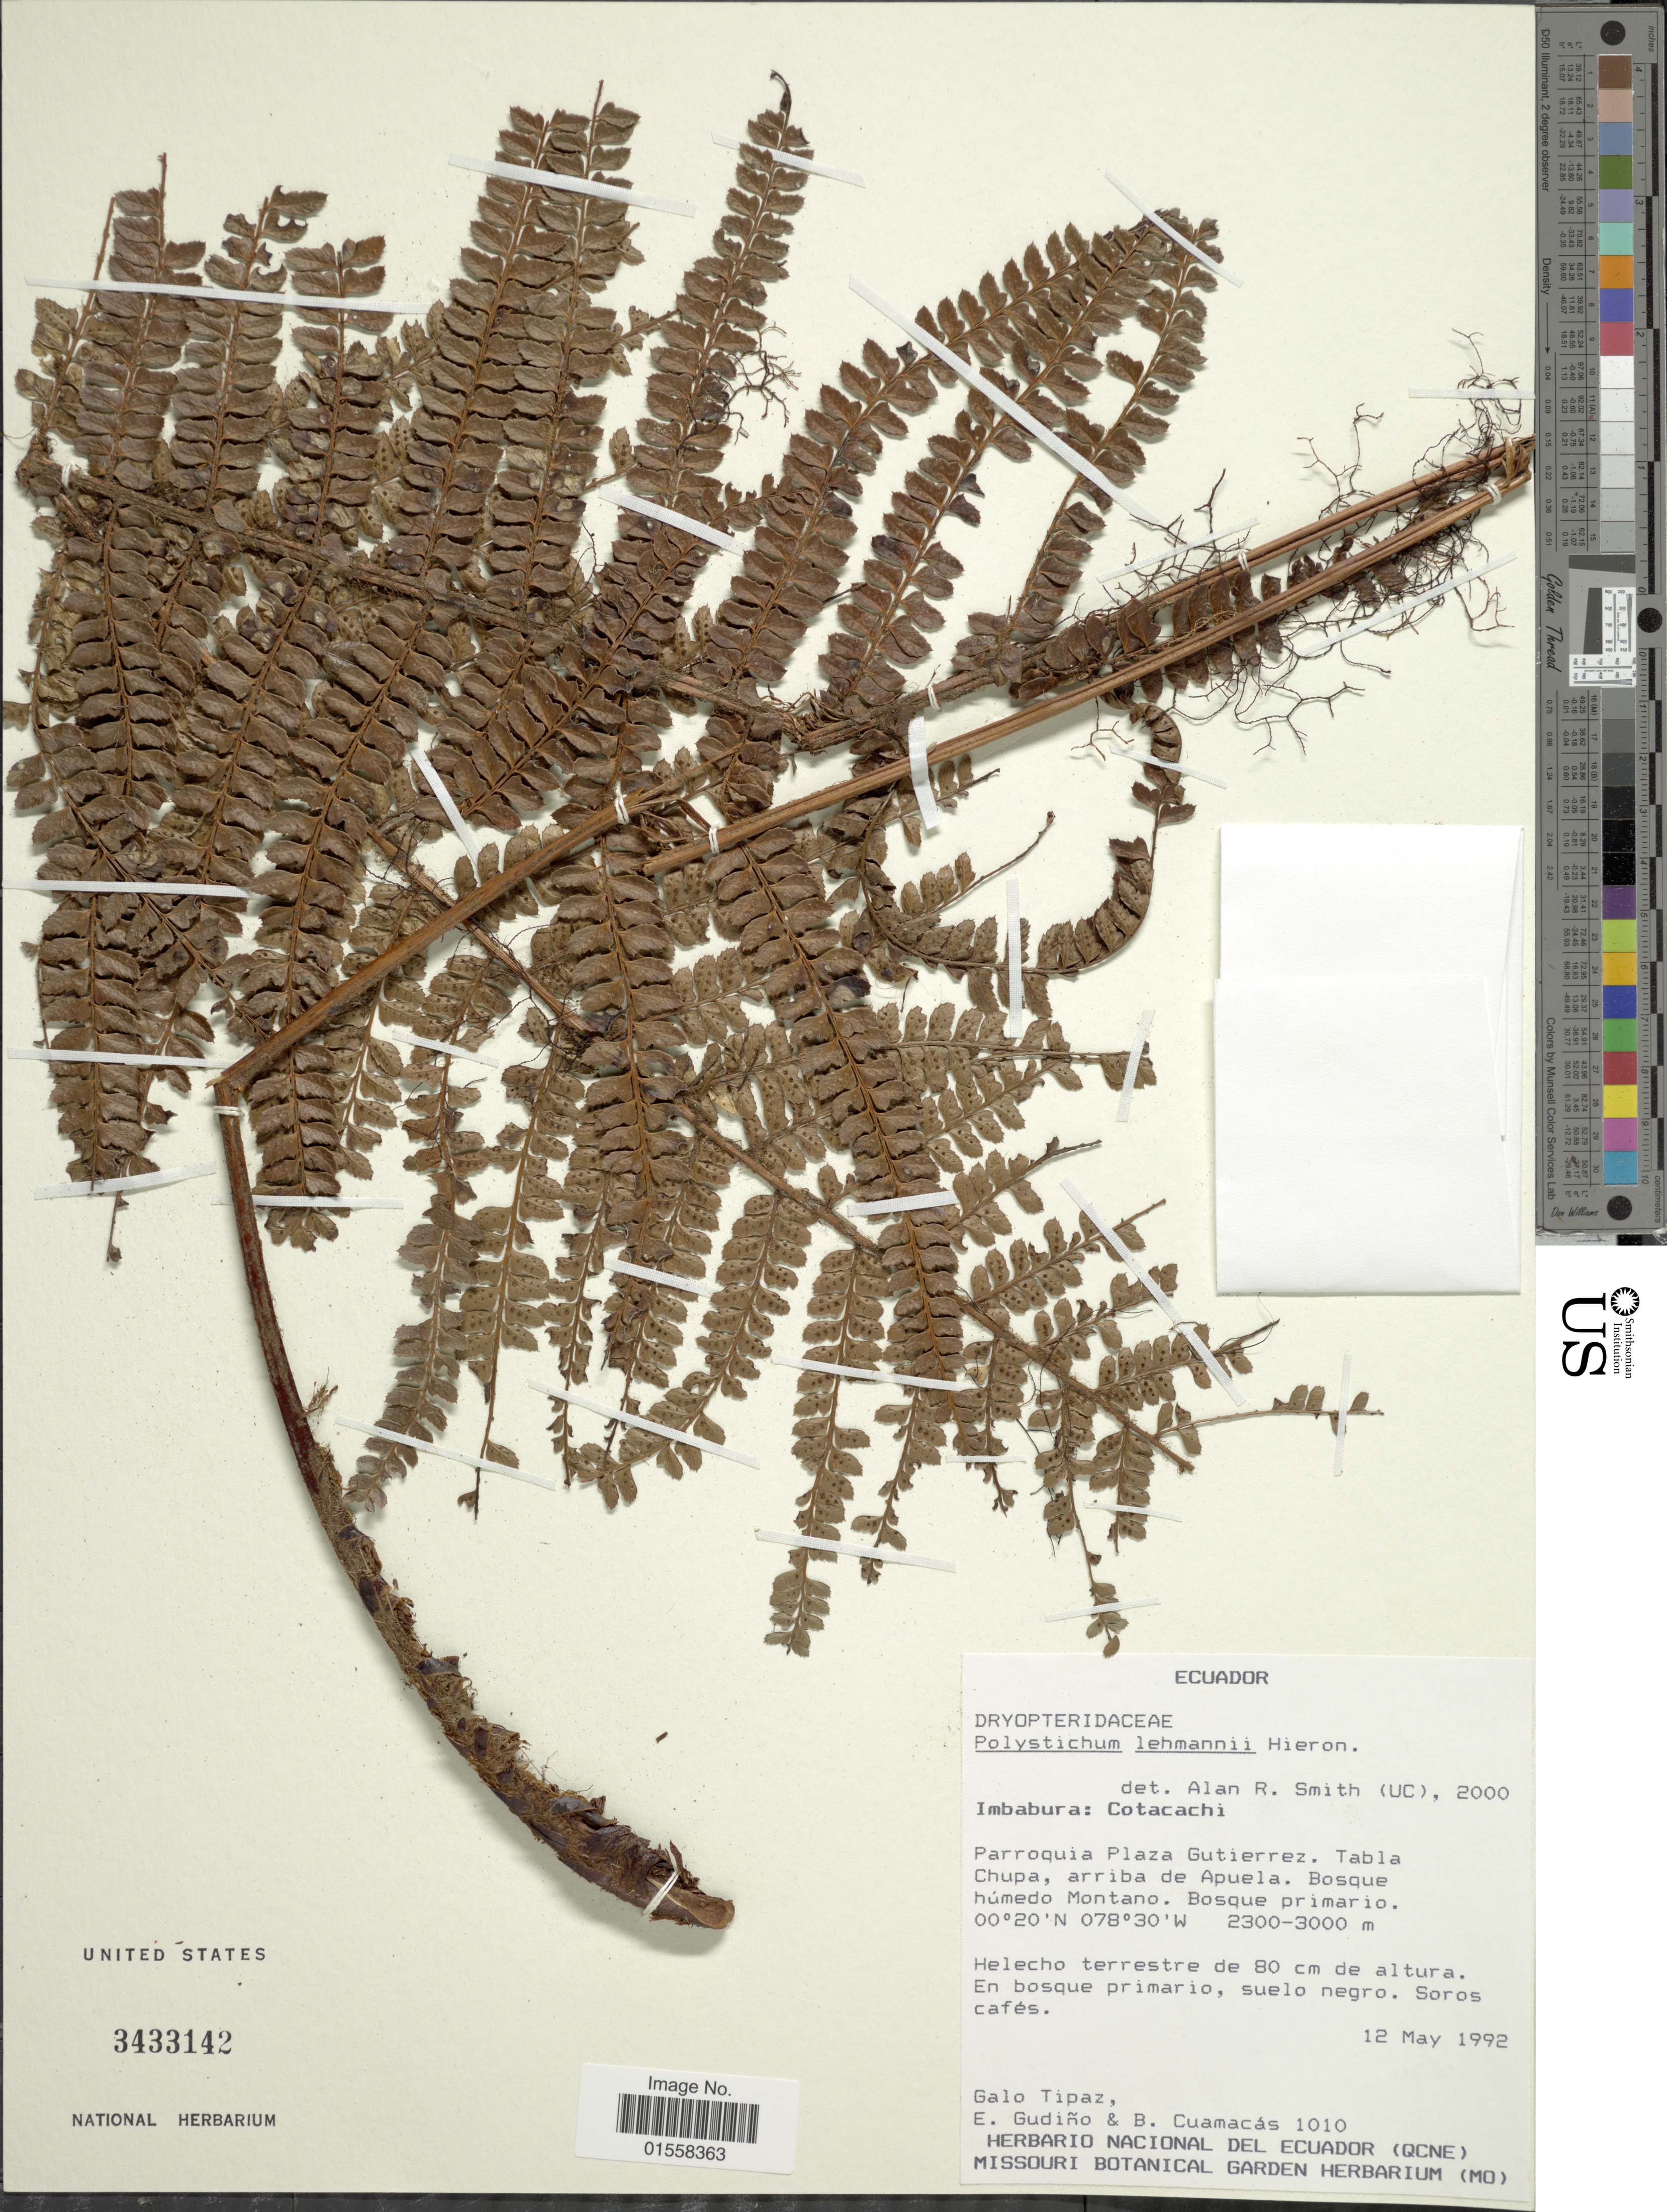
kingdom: Plantae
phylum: Tracheophyta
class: Polypodiopsida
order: Polypodiales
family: Dryopteridaceae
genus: Polystichum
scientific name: Polystichum lehmannii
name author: Hieron.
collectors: G. Tipaz, E. Gudiño & B. Cuamacas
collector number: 1010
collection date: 1992-05-12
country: Ecuador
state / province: Imbabura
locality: Ecuador. Imbabura: Cotacachi. Parroquia Plaza Guttierrez. Tabla Chupa, Arriba Apuela.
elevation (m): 2300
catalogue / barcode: US 3433142